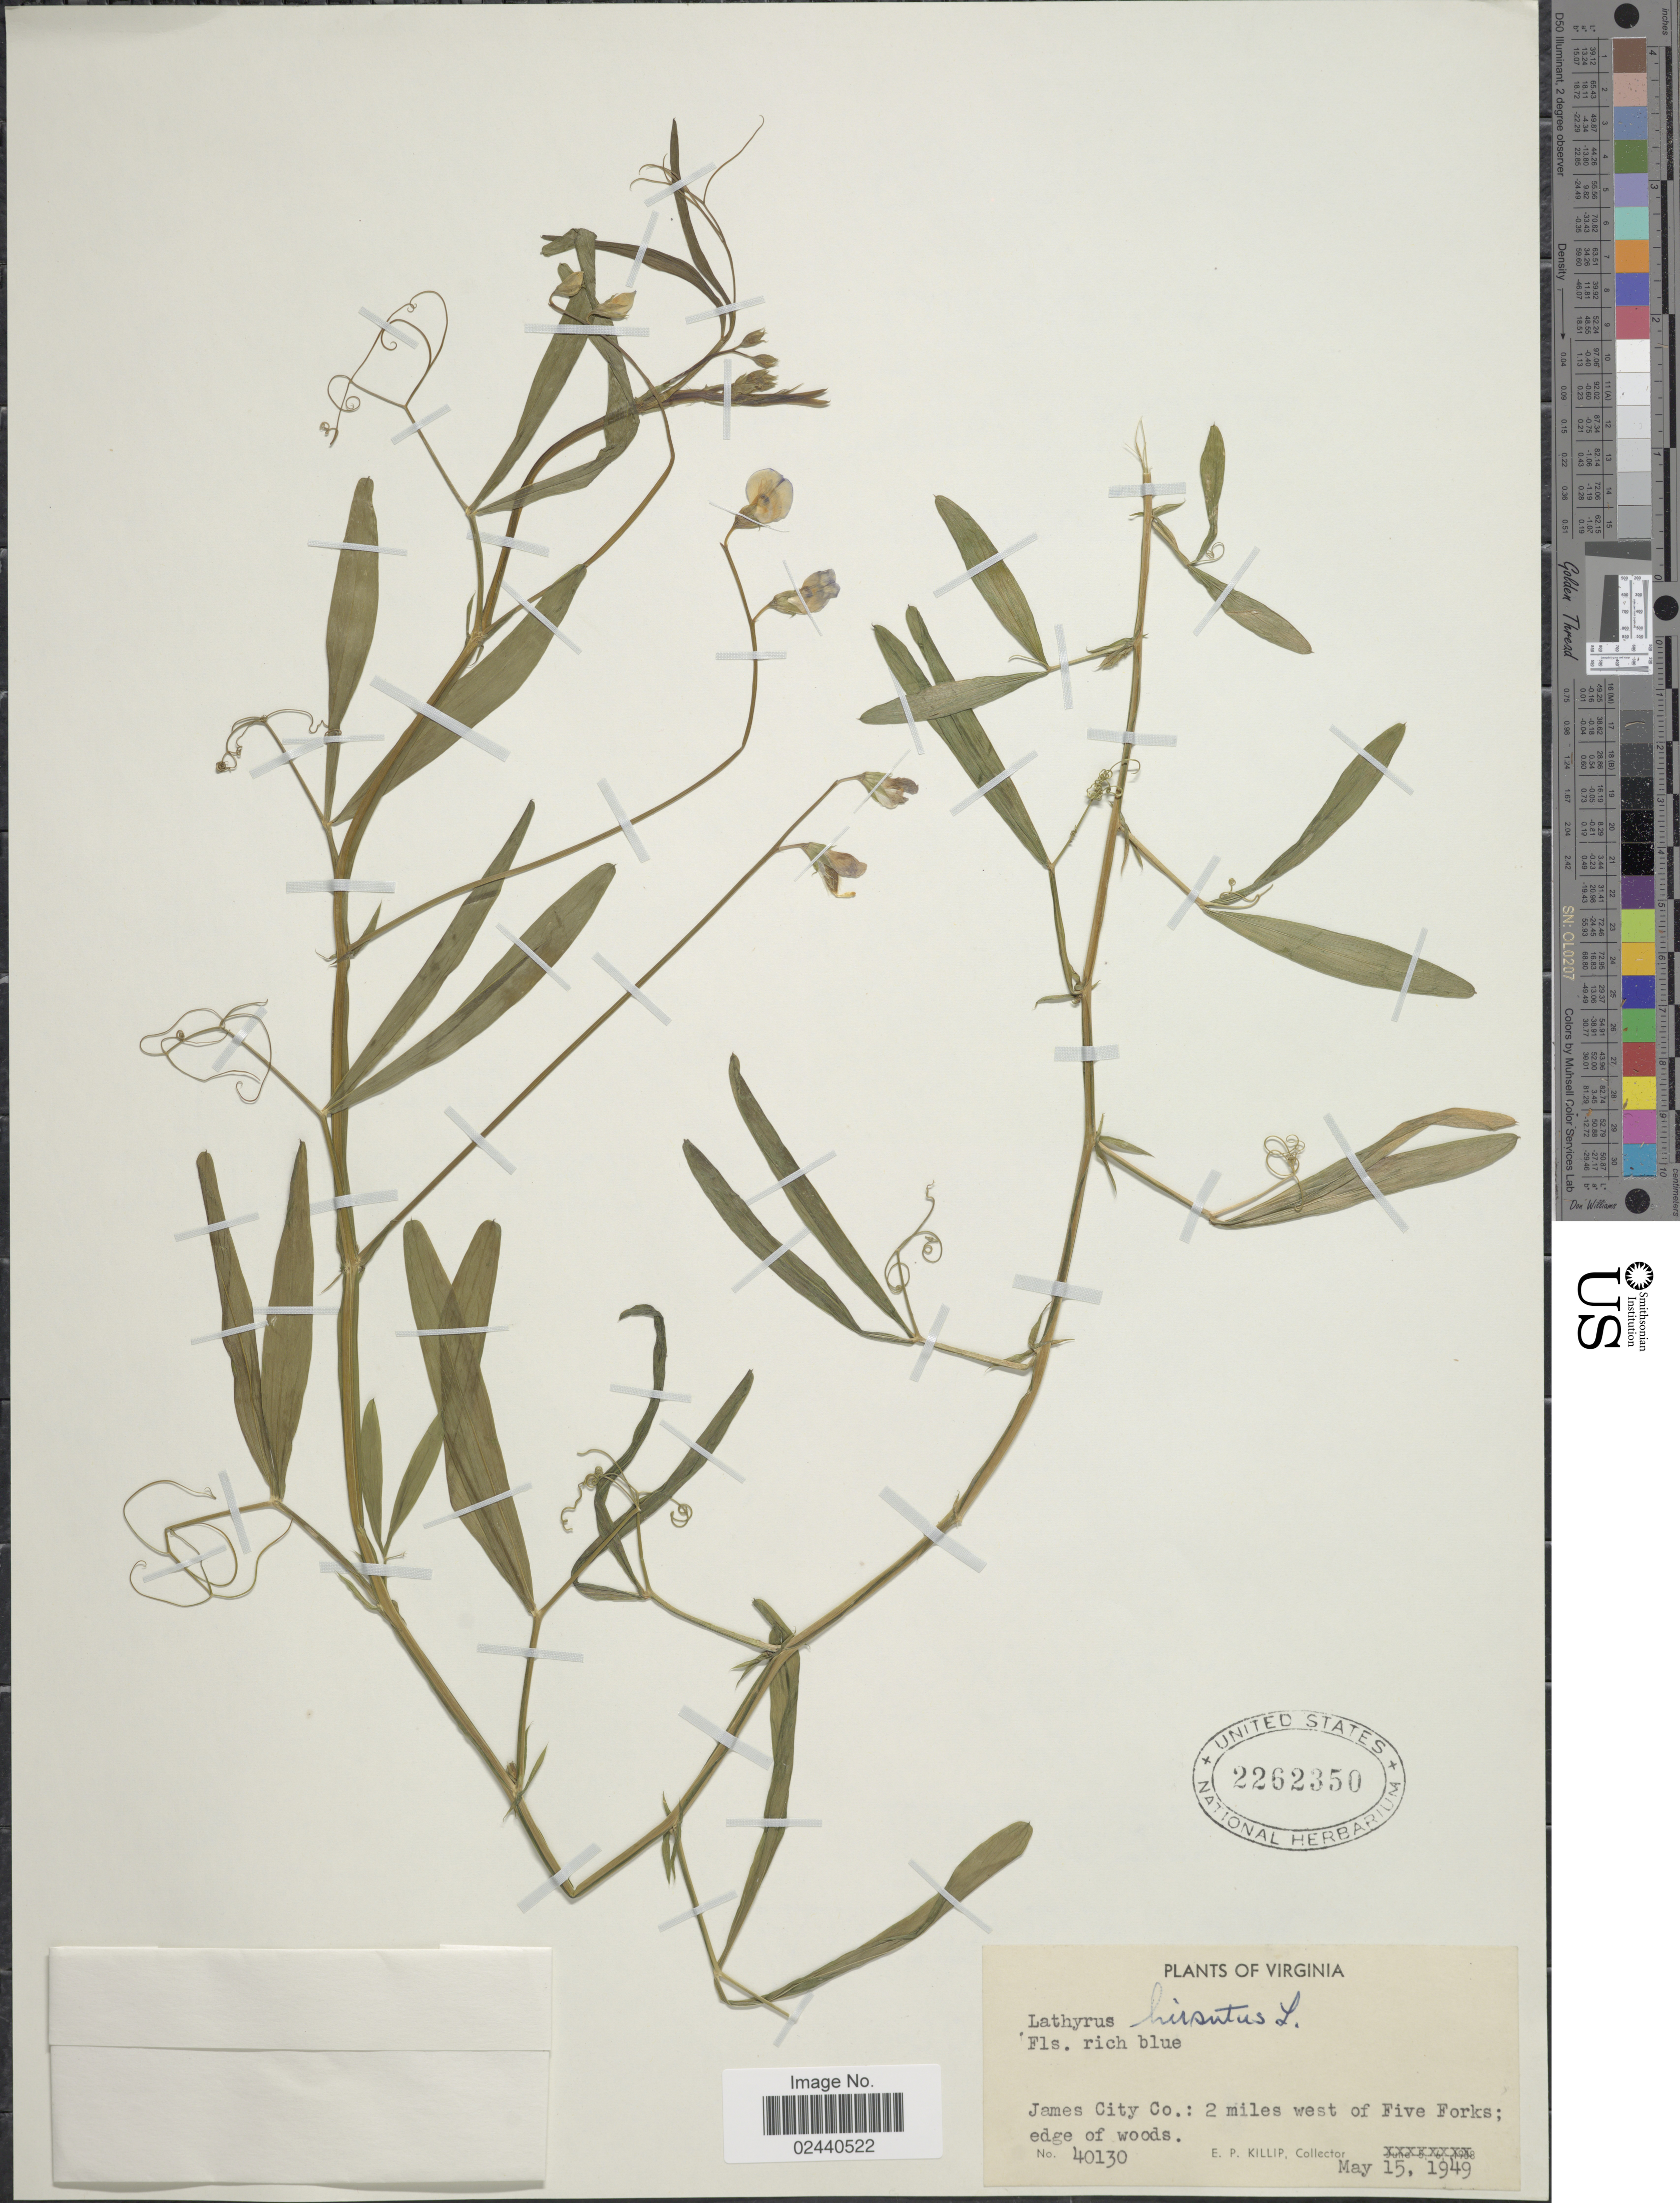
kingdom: Plantae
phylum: Tracheophyta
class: Magnoliopsida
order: Fabales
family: Fabaceae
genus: Lathyrus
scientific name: Lathyrus hirsutus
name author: L.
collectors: E. P. Killip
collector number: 40130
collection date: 1949-05-15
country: United States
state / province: Virginia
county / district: James City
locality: James City Co.: 2 miles west of Five Forks; edge of woods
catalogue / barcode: US 2262350